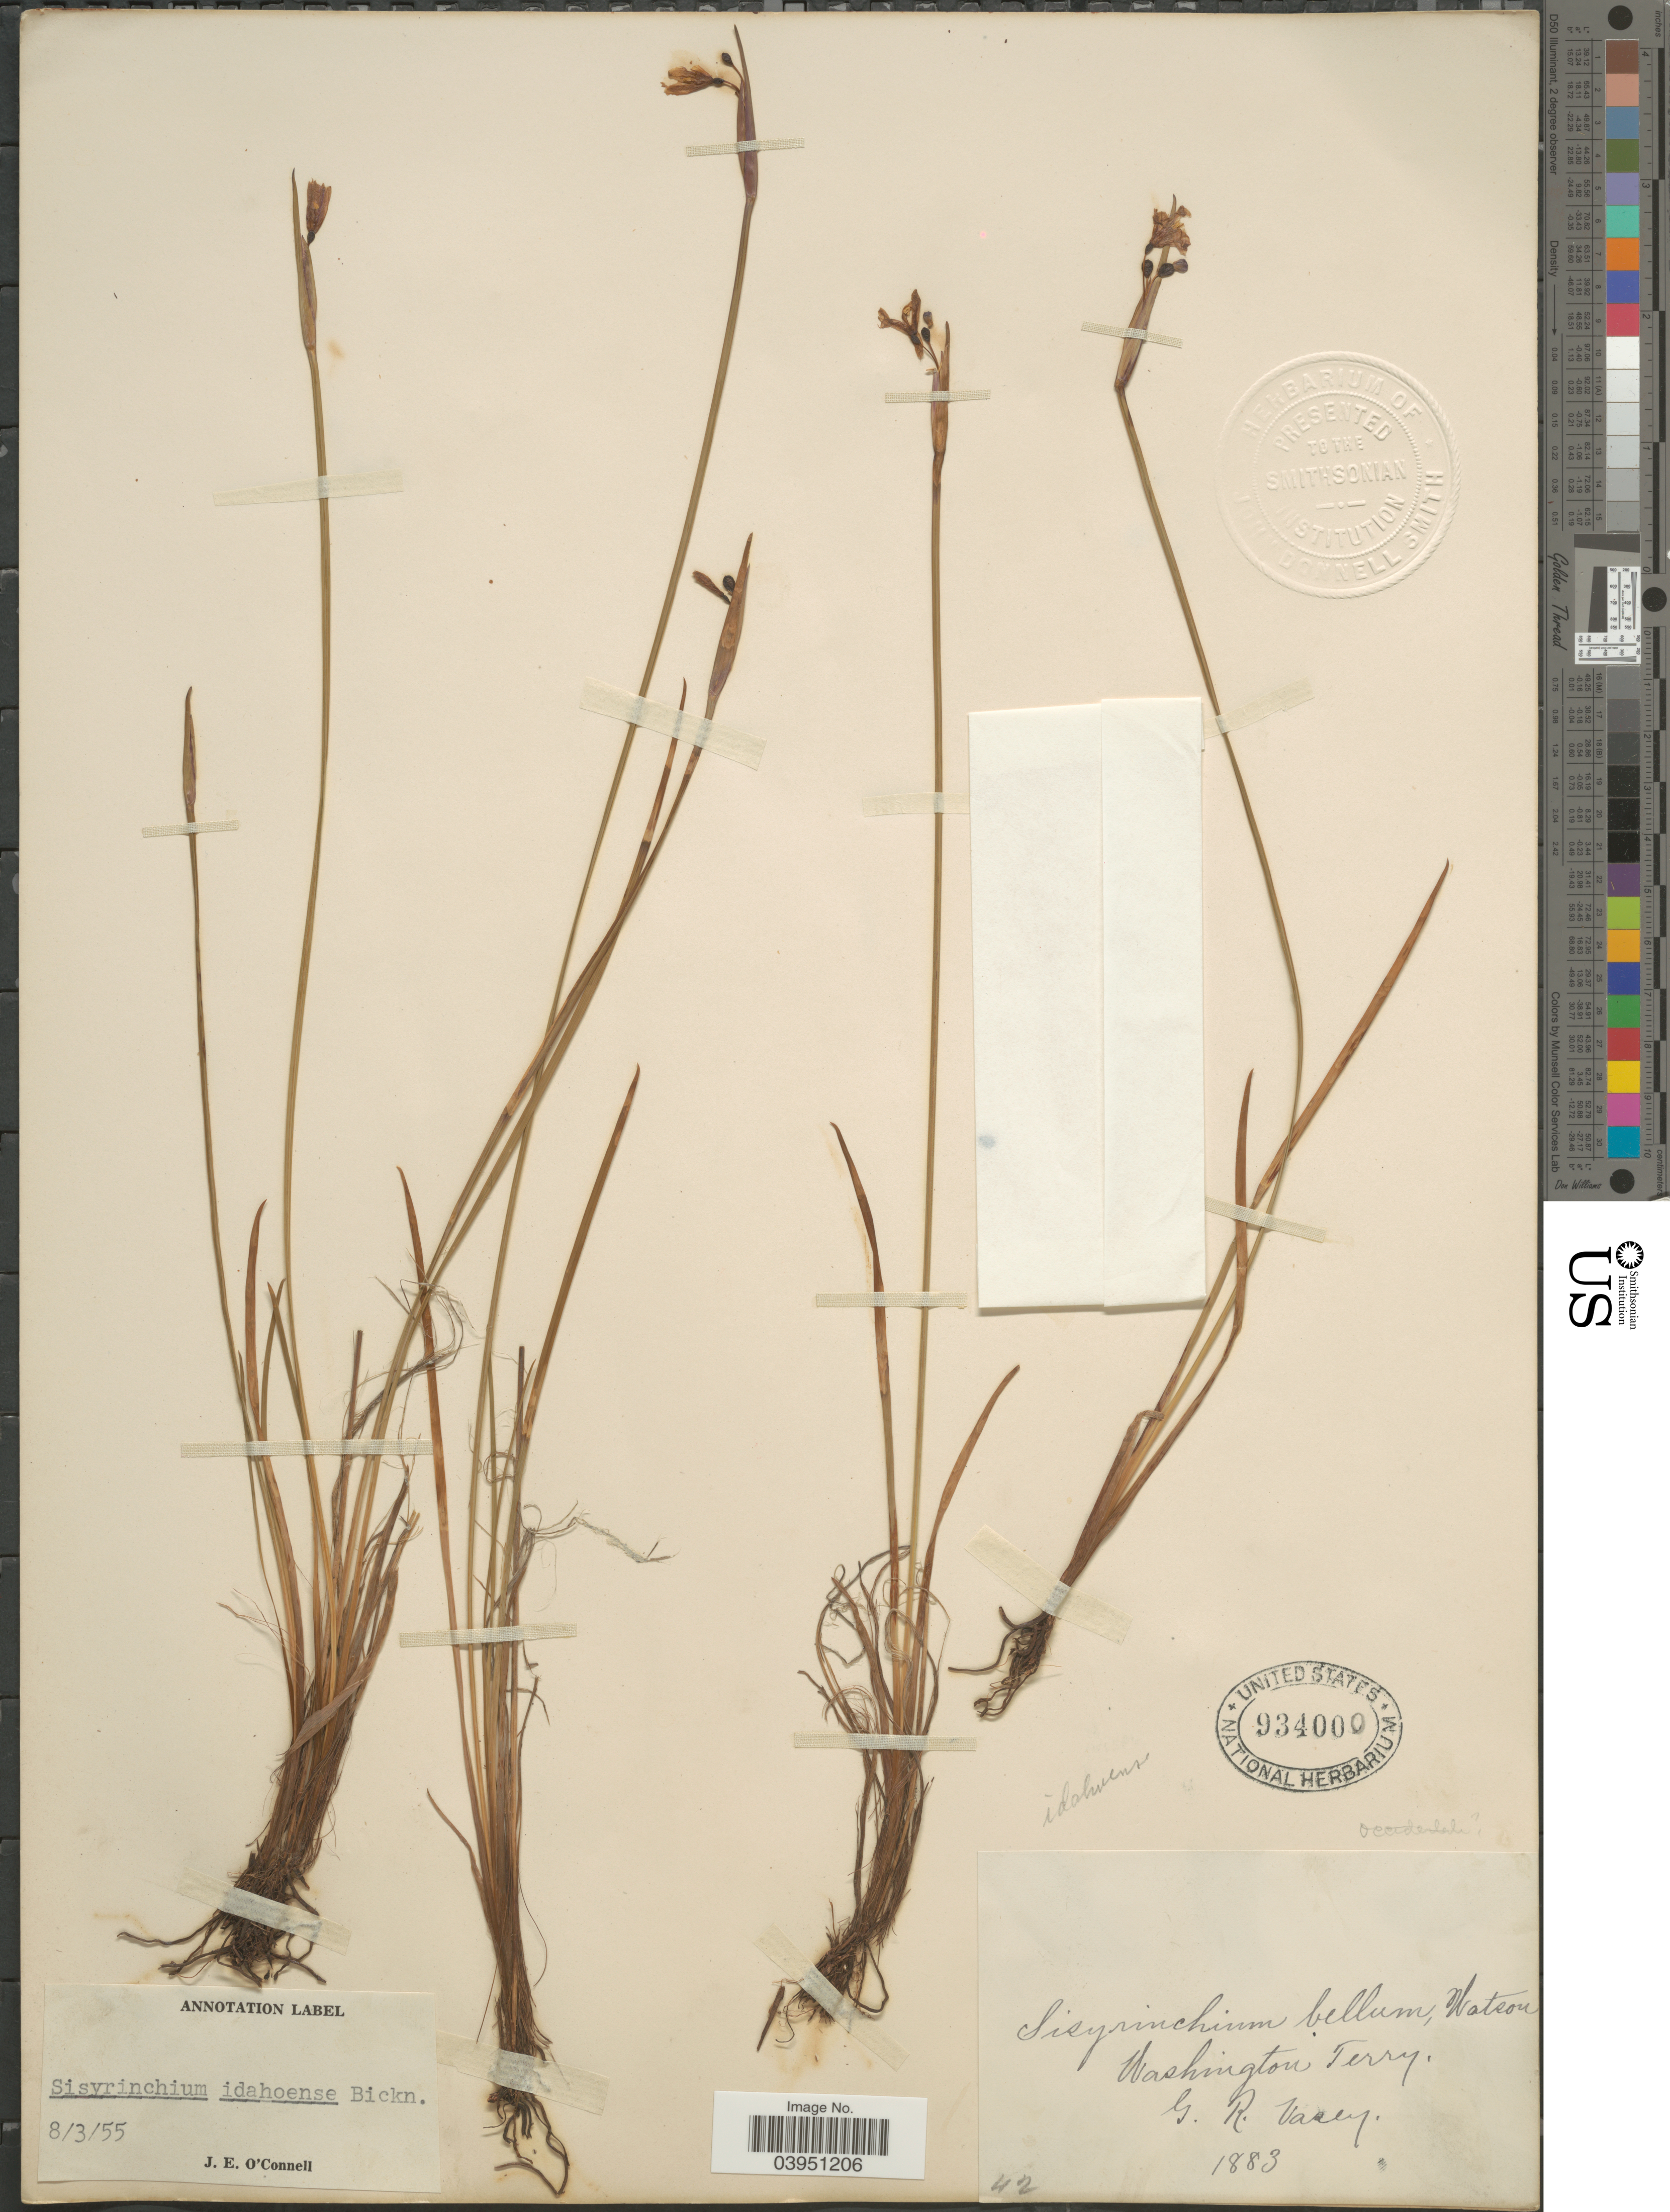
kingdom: Plantae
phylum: Tracheophyta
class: Liliopsida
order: Asparagales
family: Iridaceae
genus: Sisyrinchium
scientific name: Sisyrinchium idahoense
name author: E.P. Bicknell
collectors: G. R. Vasey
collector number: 42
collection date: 1883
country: United States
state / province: Washington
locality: Washington Terry.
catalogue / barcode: US 934000